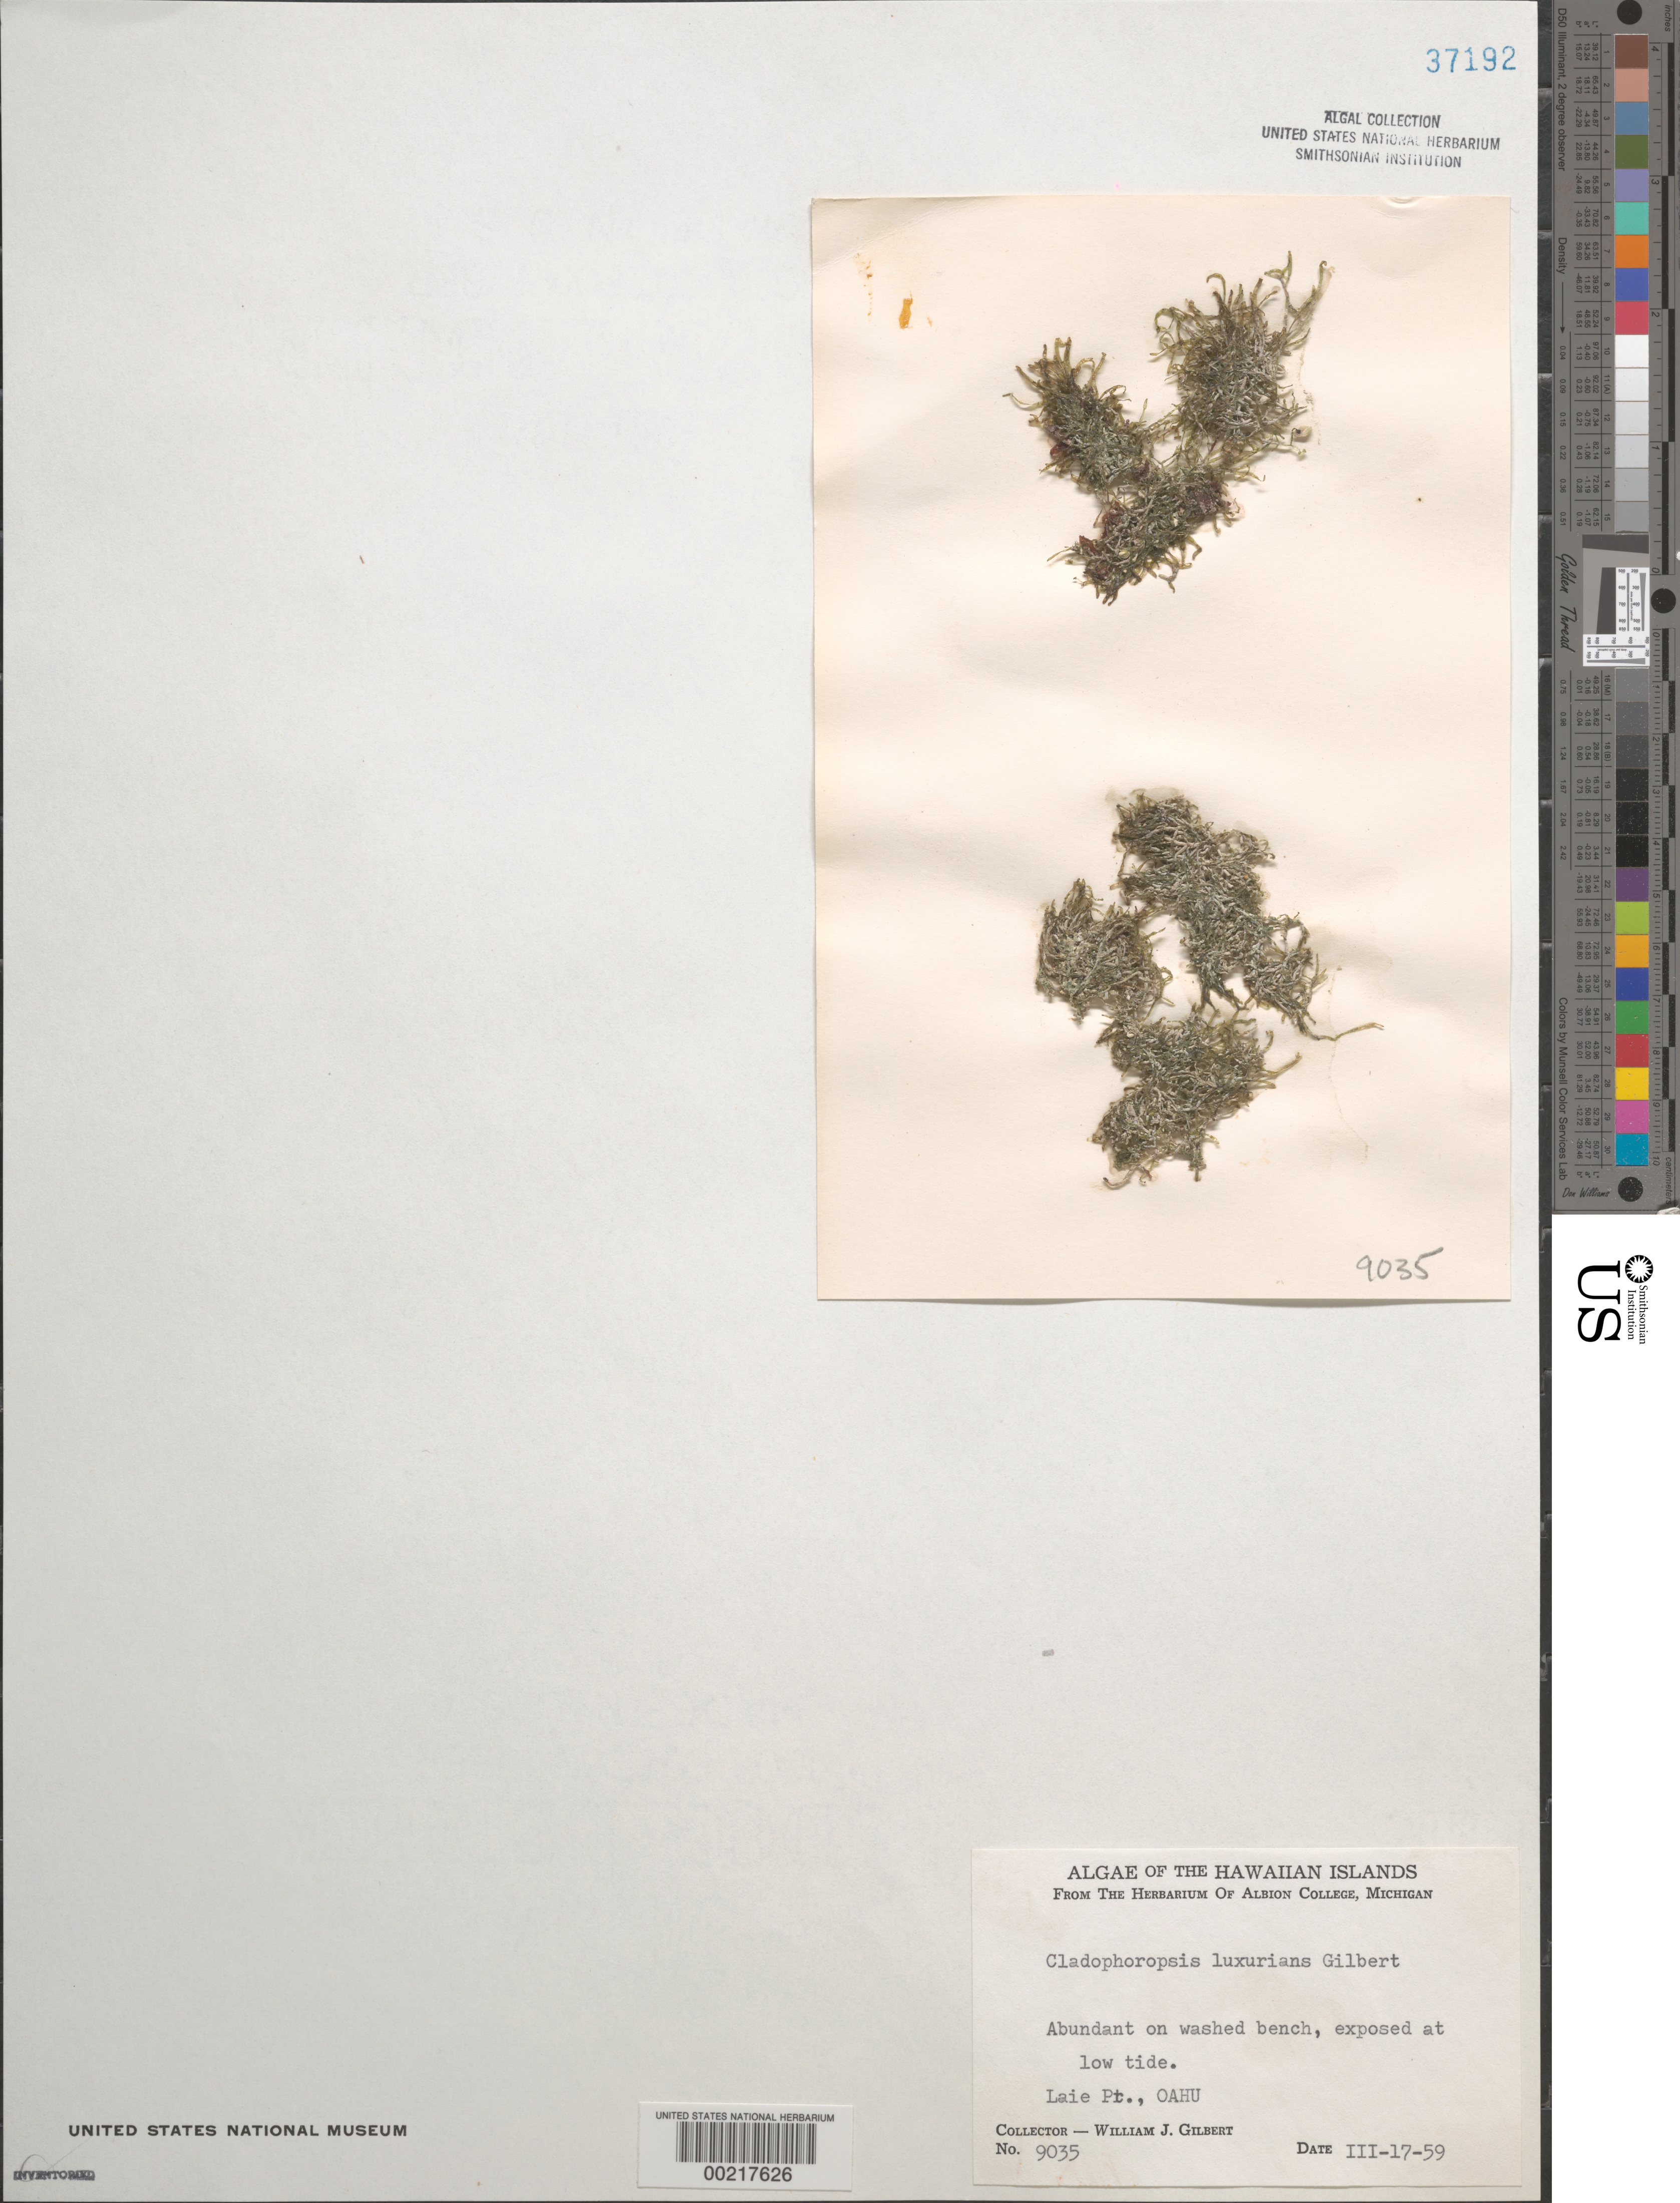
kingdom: Plantae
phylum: Chlorophyta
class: Ulvophyceae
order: Cladophorales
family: Cladophoraceae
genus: Cladophora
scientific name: Cladophora fuliginosa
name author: Kütz.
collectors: W. J. Gilbert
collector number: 9035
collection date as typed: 17 Mar 1959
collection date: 1959-03-17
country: United States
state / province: Hawaii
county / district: Honolulu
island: Oahu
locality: Laie Point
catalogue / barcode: US 37192